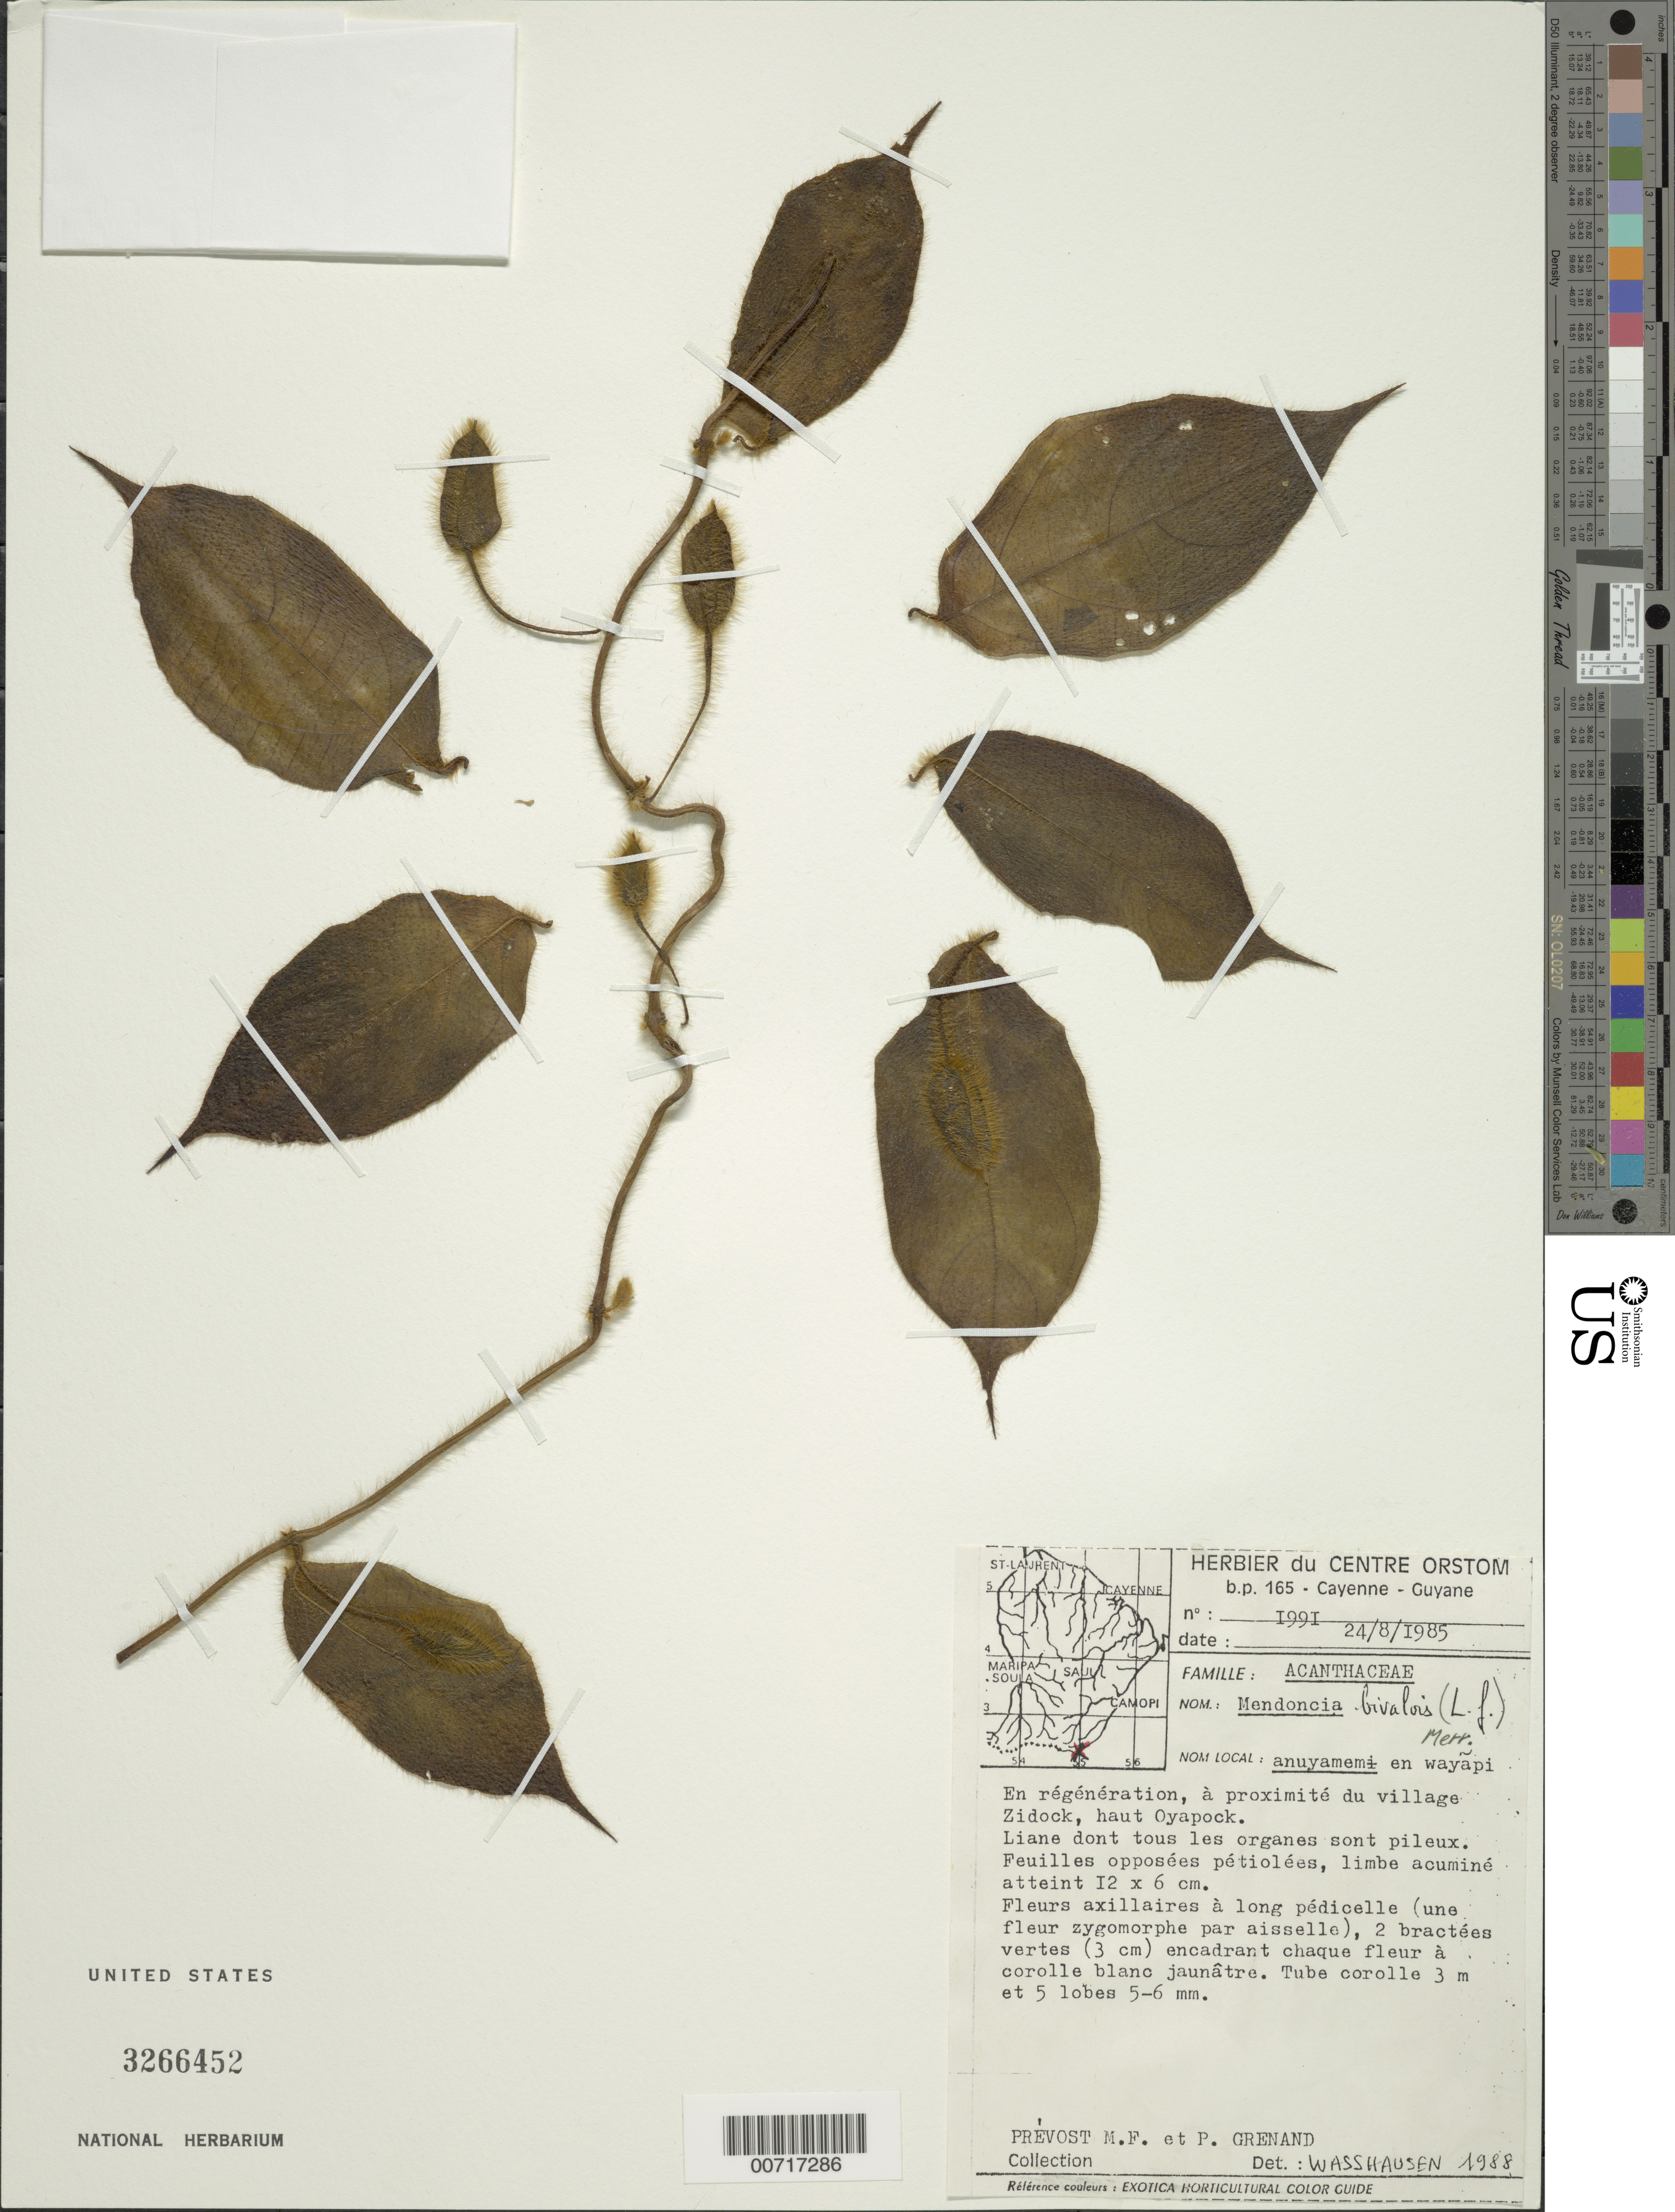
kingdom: Plantae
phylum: Tracheophyta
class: Magnoliopsida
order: Lamiales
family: Acanthaceae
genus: Mendoncia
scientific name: Mendoncia bivalvis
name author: (L. f.) Merr.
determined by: Wasshausen, Dieter C., (BOT), Smithsonian Institution - National Museum of Natural History (UNITED STATES)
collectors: M.-F. Prévost & P. Grenand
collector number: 1991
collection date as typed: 24-Aug-85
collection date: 1985-08-24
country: French Guiana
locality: Trois Sauts (Haut Oyapock), Zidockville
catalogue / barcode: US 3266452